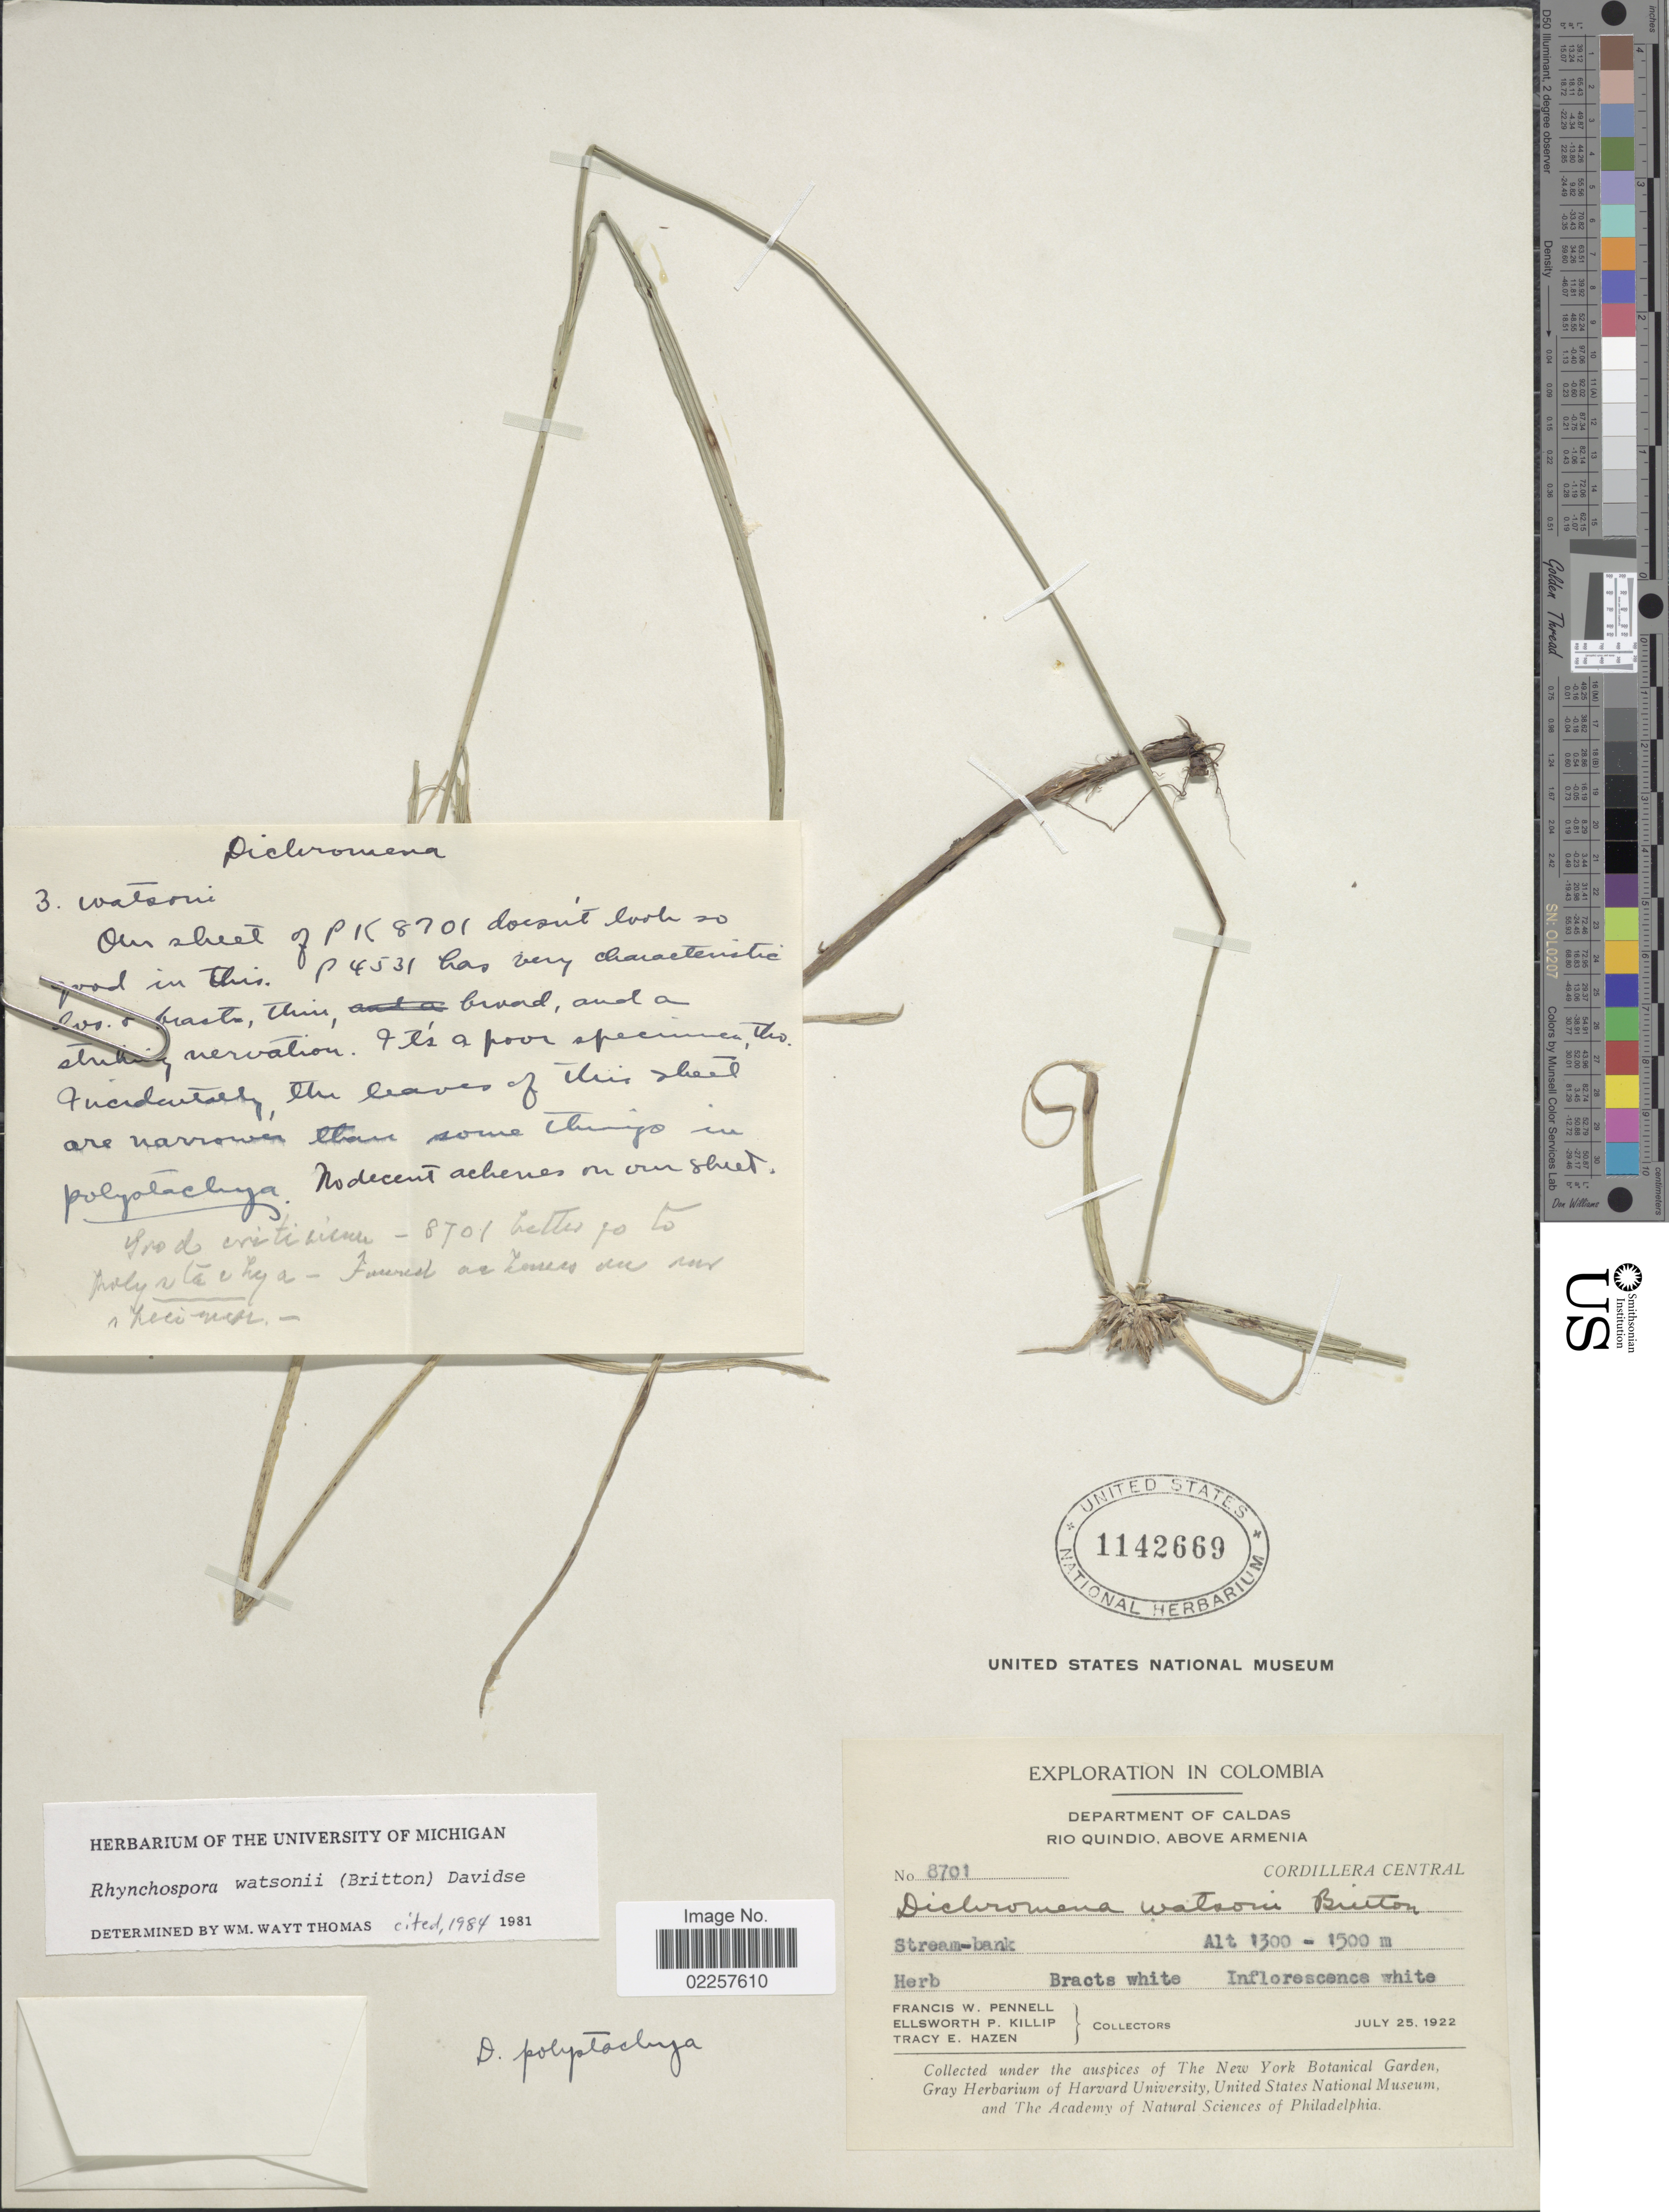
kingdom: Plantae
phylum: Tracheophyta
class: Liliopsida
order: Poales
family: Cyperaceae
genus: Rhynchospora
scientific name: Rhynchospora watsonii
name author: (Britton) Davidse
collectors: F. W. Pennell, E. P. Killip & T. E. Hazen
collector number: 8701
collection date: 1922-07-25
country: Colombia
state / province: Caldas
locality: Rio Quindio, Above Armenia, Cordillera Central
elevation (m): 1300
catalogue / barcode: US 1142669